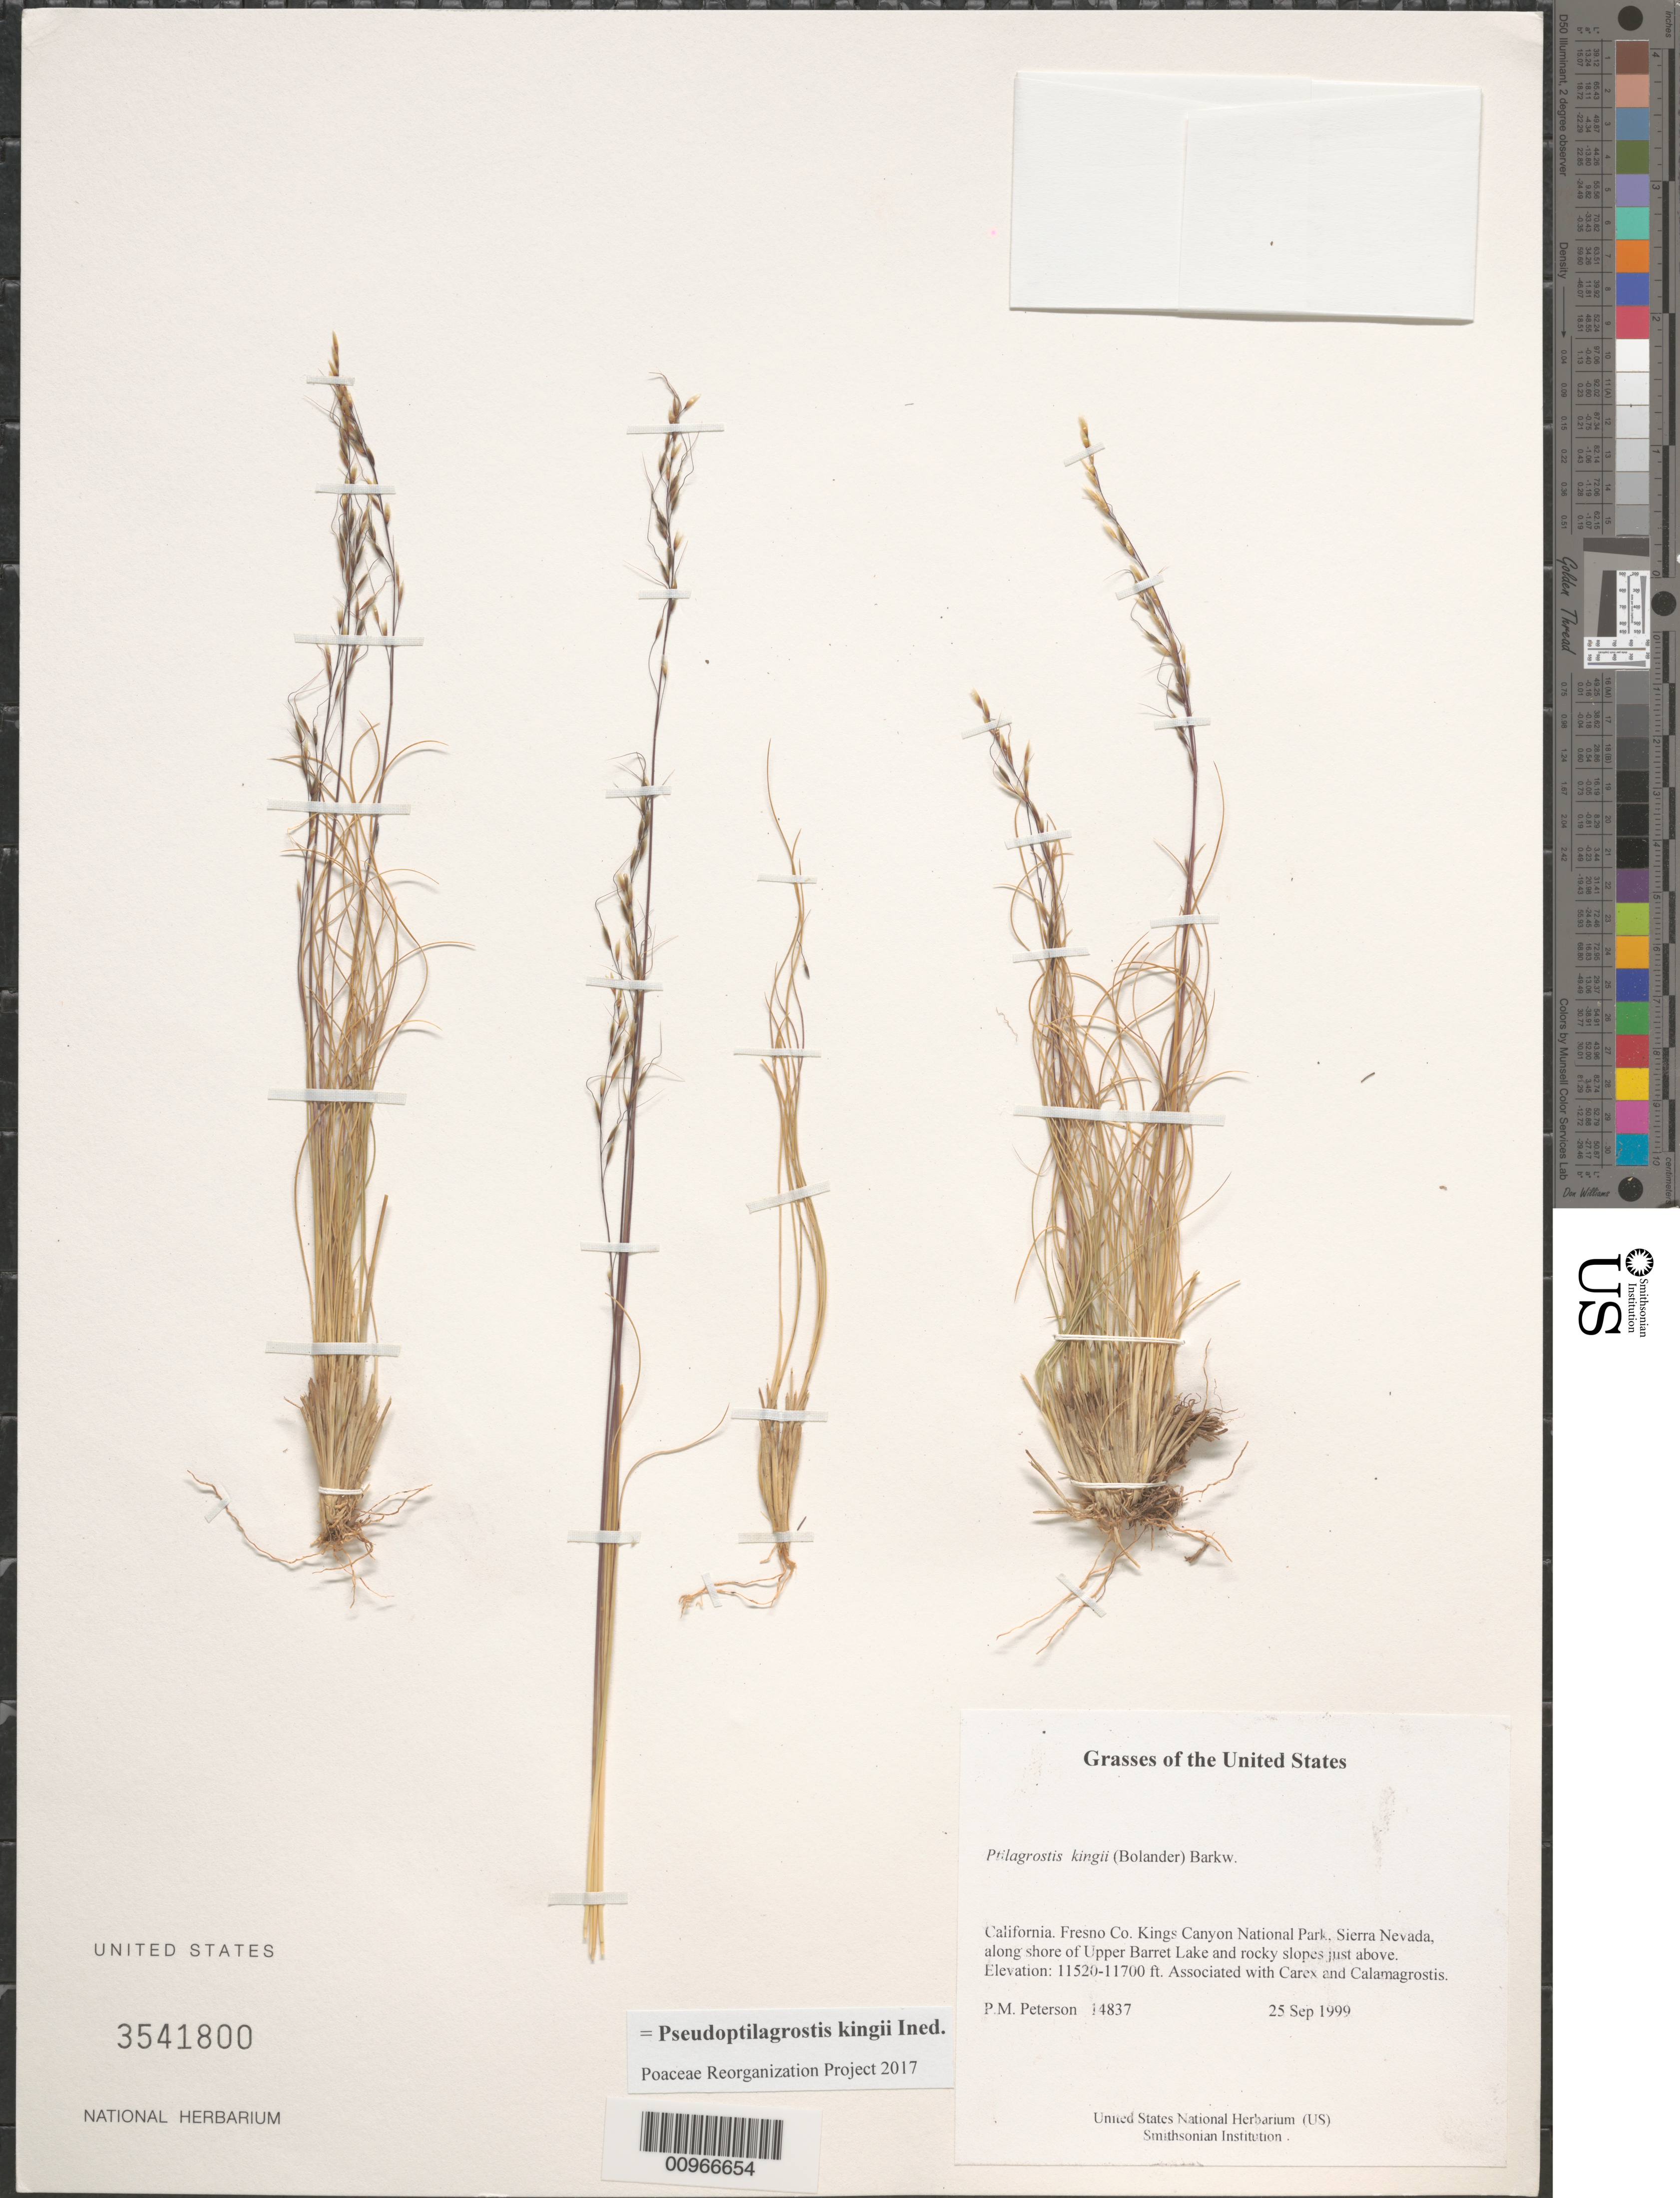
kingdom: Plantae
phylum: Tracheophyta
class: Liliopsida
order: Poales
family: Poaceae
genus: Ptilagrostis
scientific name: Ptilagrostis kingii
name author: (Bol.) Barkworth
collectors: P. M. Peterson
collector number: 14837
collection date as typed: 25 Sep 1999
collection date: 1999-09-25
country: United States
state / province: California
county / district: Fresno Co.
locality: Kings Canyon National Park, Sierra Nevada, along shore of Upper Barret Lake and rocky slopes just above.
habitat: Associated with Carex and Calamagrostis.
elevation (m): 3511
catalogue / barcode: US 541800